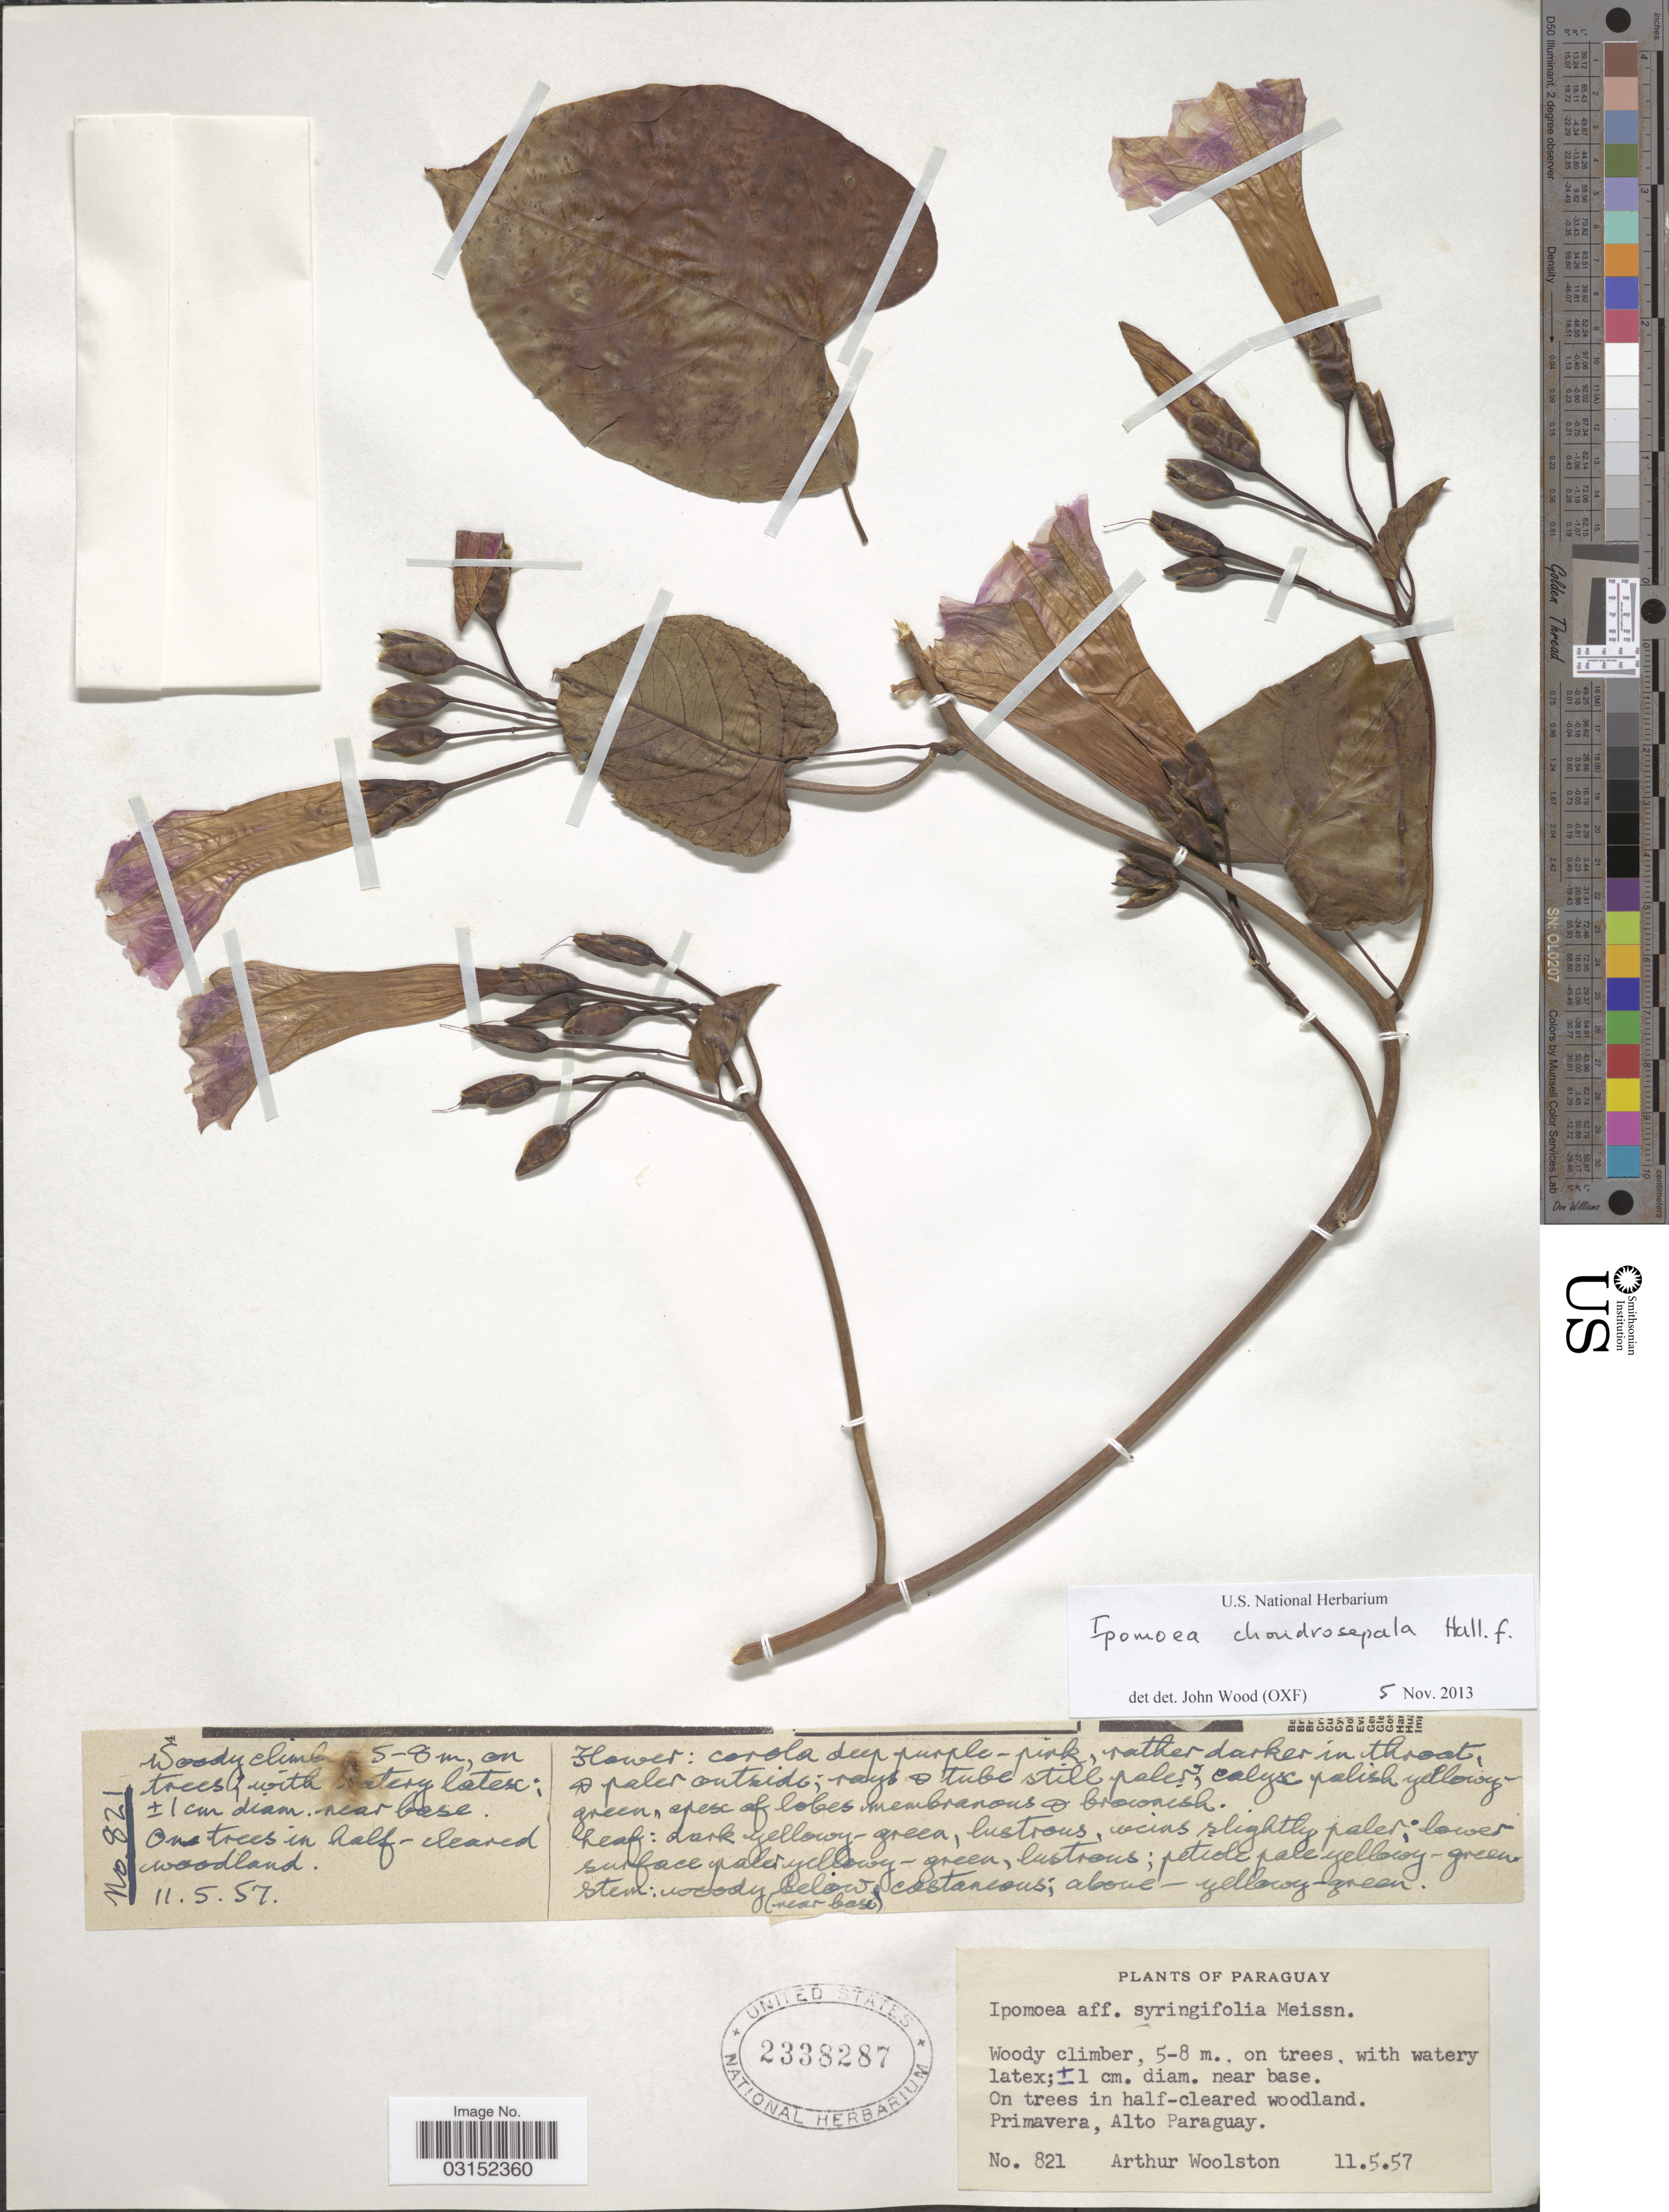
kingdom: Plantae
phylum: Tracheophyta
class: Magnoliopsida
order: Solanales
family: Convolvulaceae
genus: Ipomoea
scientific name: Ipomoea chondrosepala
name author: Hallier f.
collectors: A. L. Woolston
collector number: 821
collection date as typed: Transcribed d/m/y: 11/5/57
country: Paraguay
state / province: Alto Paraguay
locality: Primavera, Alto Paraguay.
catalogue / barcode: US 2338287